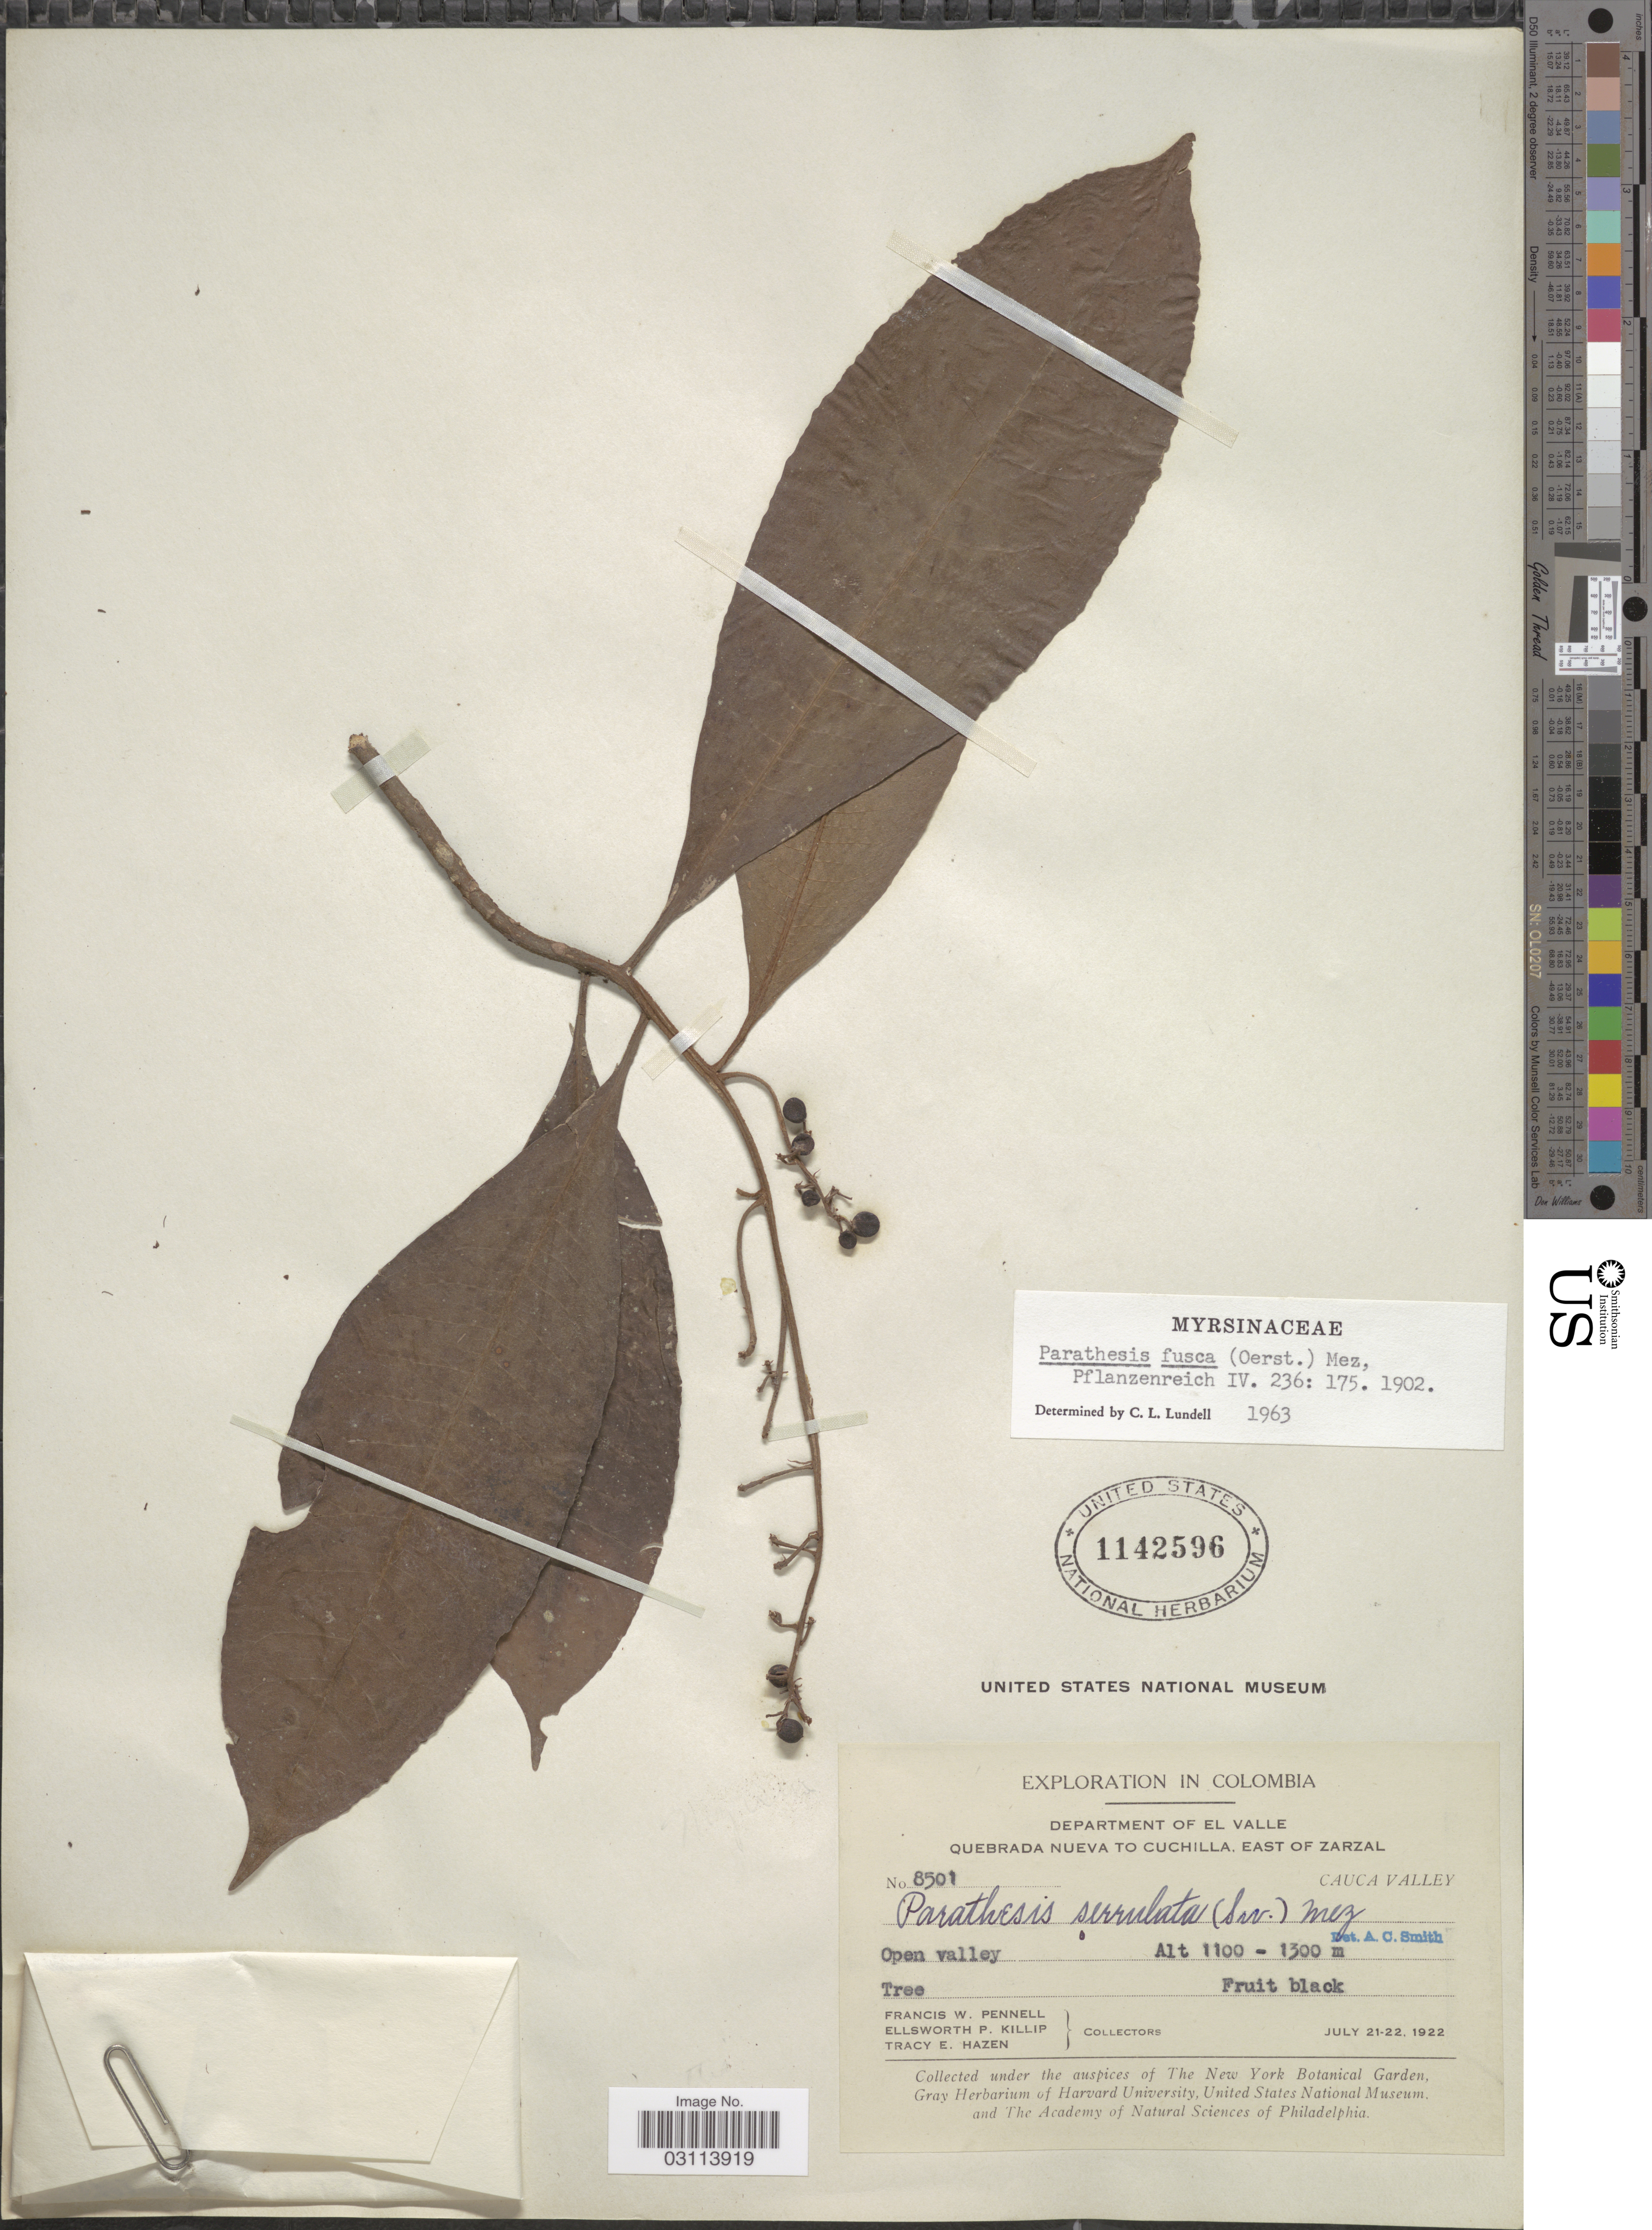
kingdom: Plantae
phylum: Tracheophyta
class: Magnoliopsida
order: Ericales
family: Primulaceae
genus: Parathesis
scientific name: Parathesis fusca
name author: (Oerst.) Mez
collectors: F. W. Pennell, E. P. Killip & T. E. Hazen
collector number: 8501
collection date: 1922-07-21/1922-07-22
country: Colombia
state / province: Valle del Cauca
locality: Department of El Valle. Quebrada Nueva to Cuchilla, East of Zarzal. Cauca Valley.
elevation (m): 1100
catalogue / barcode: US 1142596